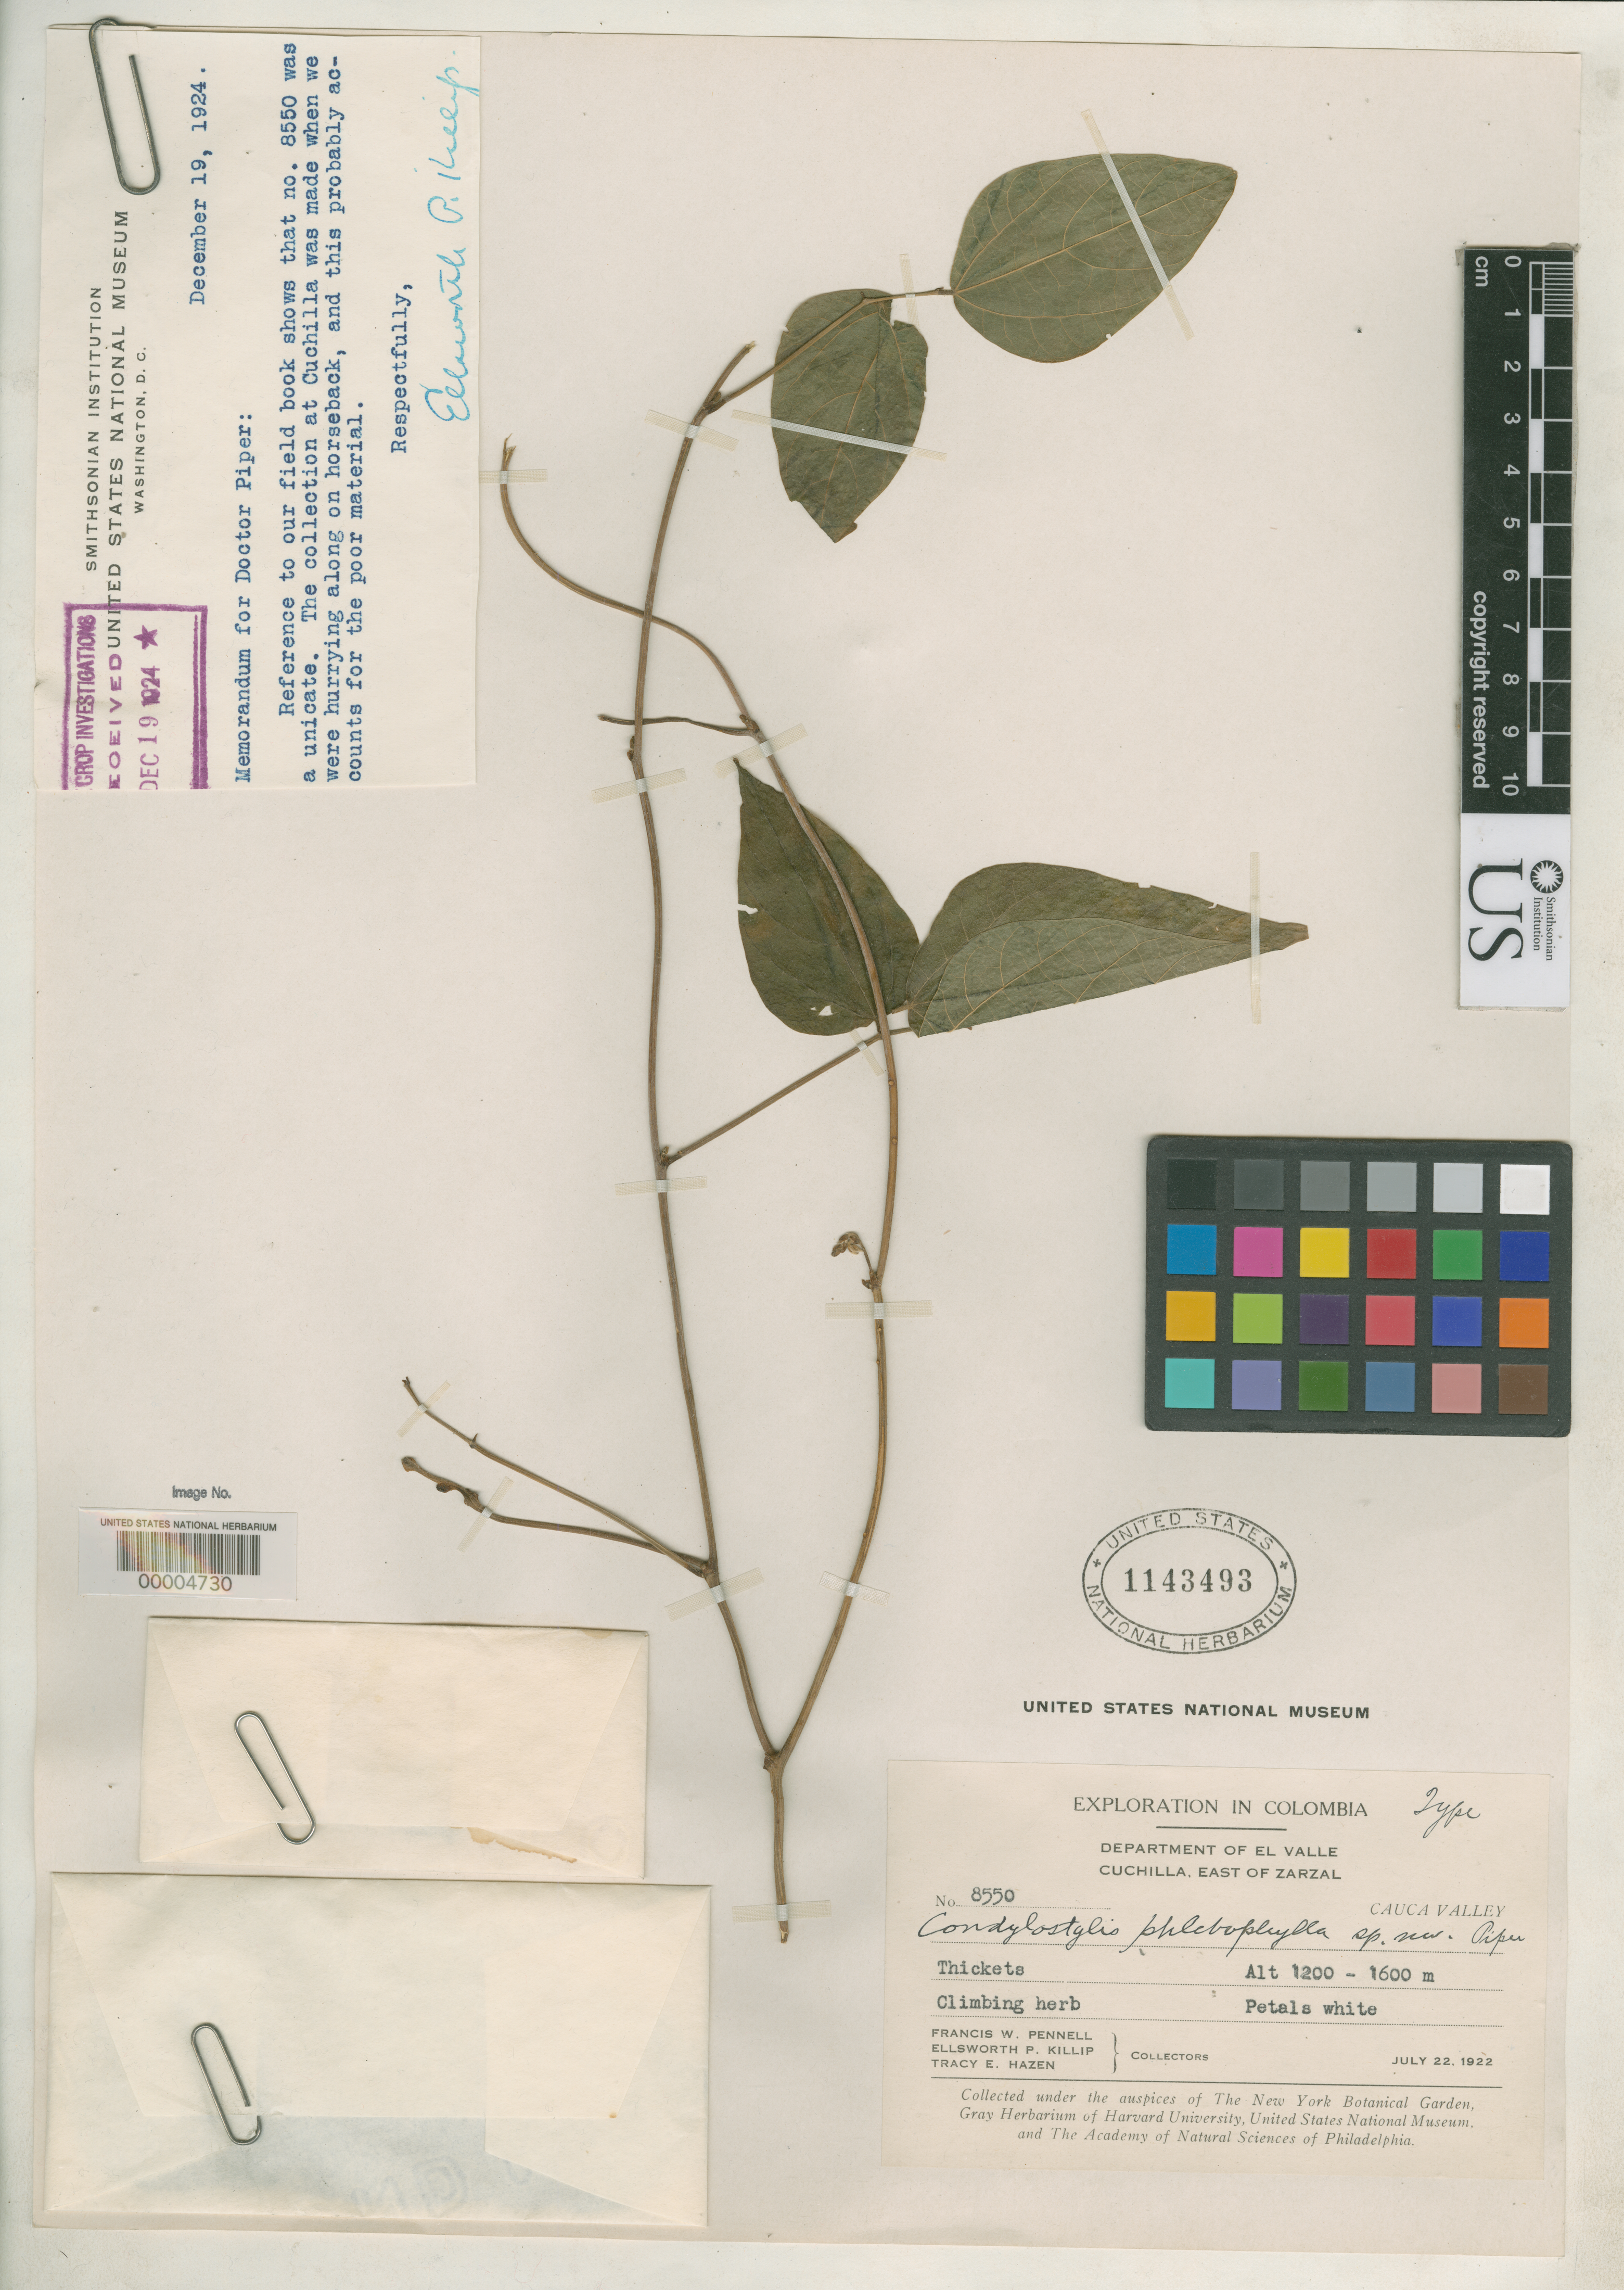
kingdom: Plantae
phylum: Tracheophyta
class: Magnoliopsida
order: Fabales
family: Fabaceae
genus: Condylostylis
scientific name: Condylostylis phlebophylla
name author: Piper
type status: Holotype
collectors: F. W. Pennell, E. P. Killip & T. E. Hazen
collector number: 8550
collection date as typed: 27 Jul 1922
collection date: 1903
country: Colombia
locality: Cuchilla, E of Zarzal.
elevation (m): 1200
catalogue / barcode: US 1143493